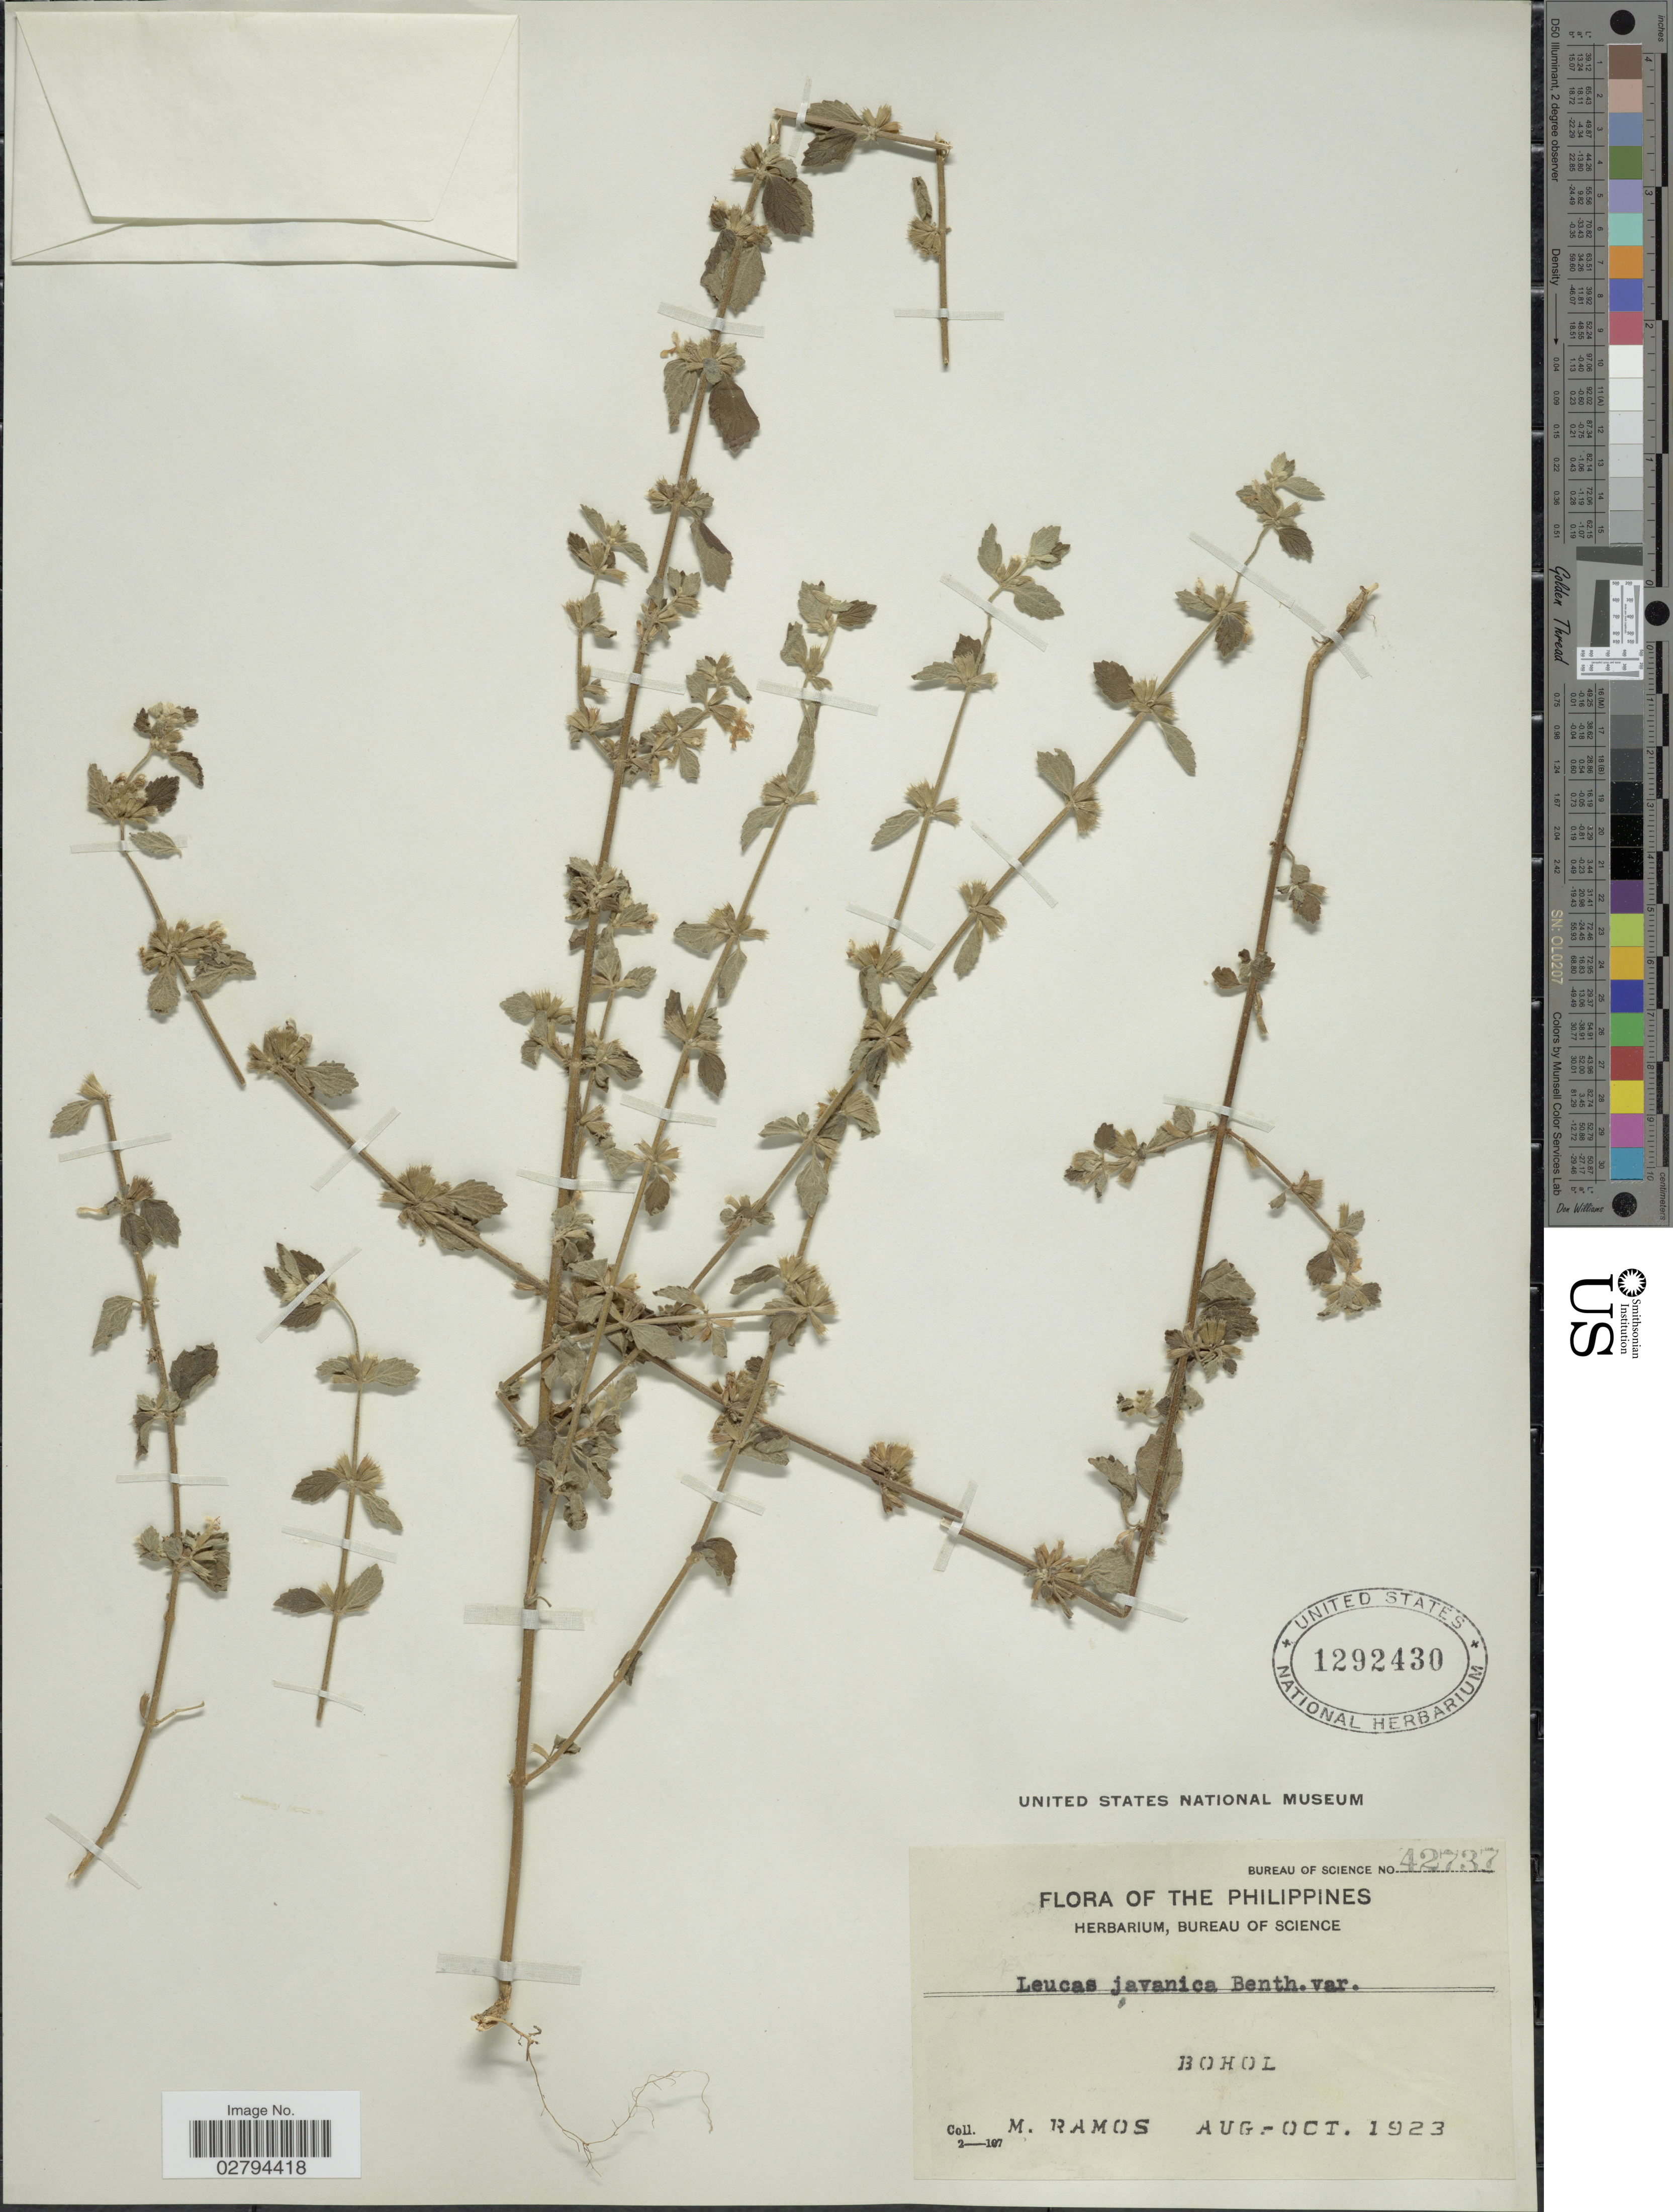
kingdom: Plantae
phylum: Tracheophyta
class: Magnoliopsida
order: Lamiales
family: Lamiaceae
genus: Leucas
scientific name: Leucas javanica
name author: Benth.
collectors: M. Ramos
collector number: Bureau of Science 42737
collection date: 1923-08/1923-10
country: Philippines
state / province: Central Visayas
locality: Bohol.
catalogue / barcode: US 1292430